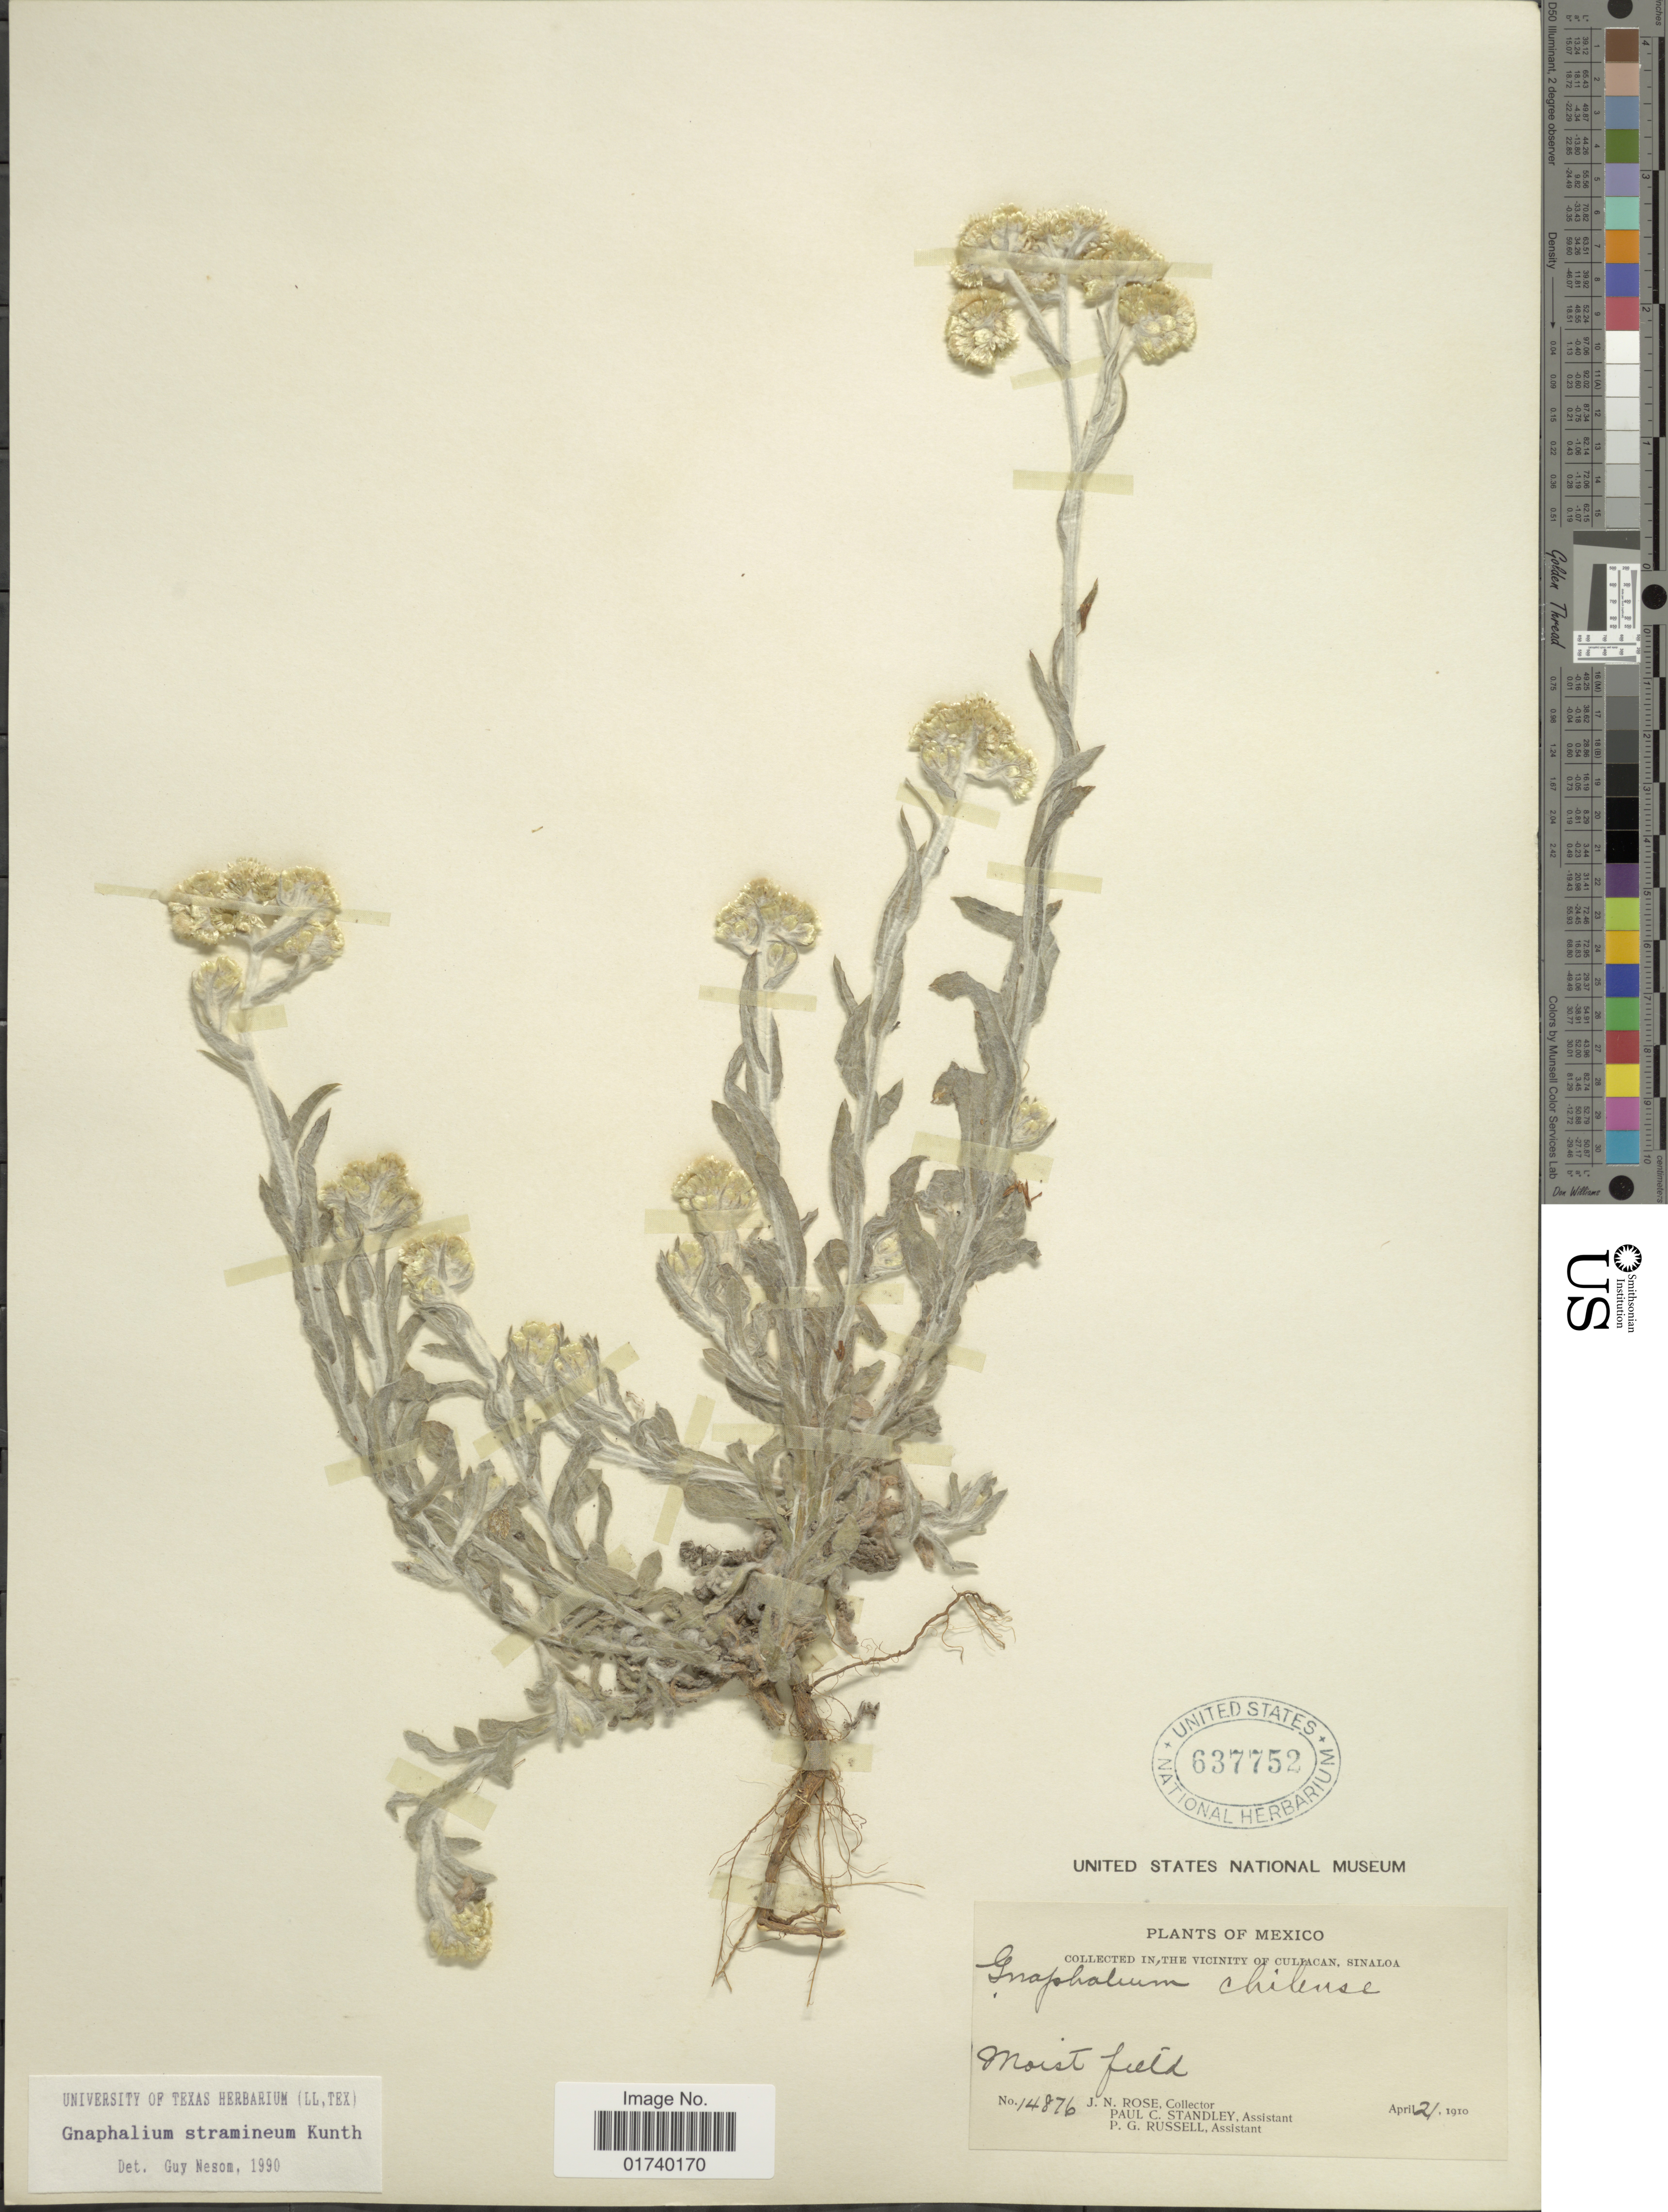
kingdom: Plantae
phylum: Tracheophyta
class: Magnoliopsida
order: Asterales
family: Asteraceae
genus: Pseudognaphalium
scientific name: Pseudognaphalium stramineum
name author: (Kunth) Anderb.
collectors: J. N. Rose, P. C. Standley & P. G. Russell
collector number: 14876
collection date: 1910-04-21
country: Mexico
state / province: Sinaloa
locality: In the vicinity of Culiacan, Sinaloa, moist field.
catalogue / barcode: US 637752